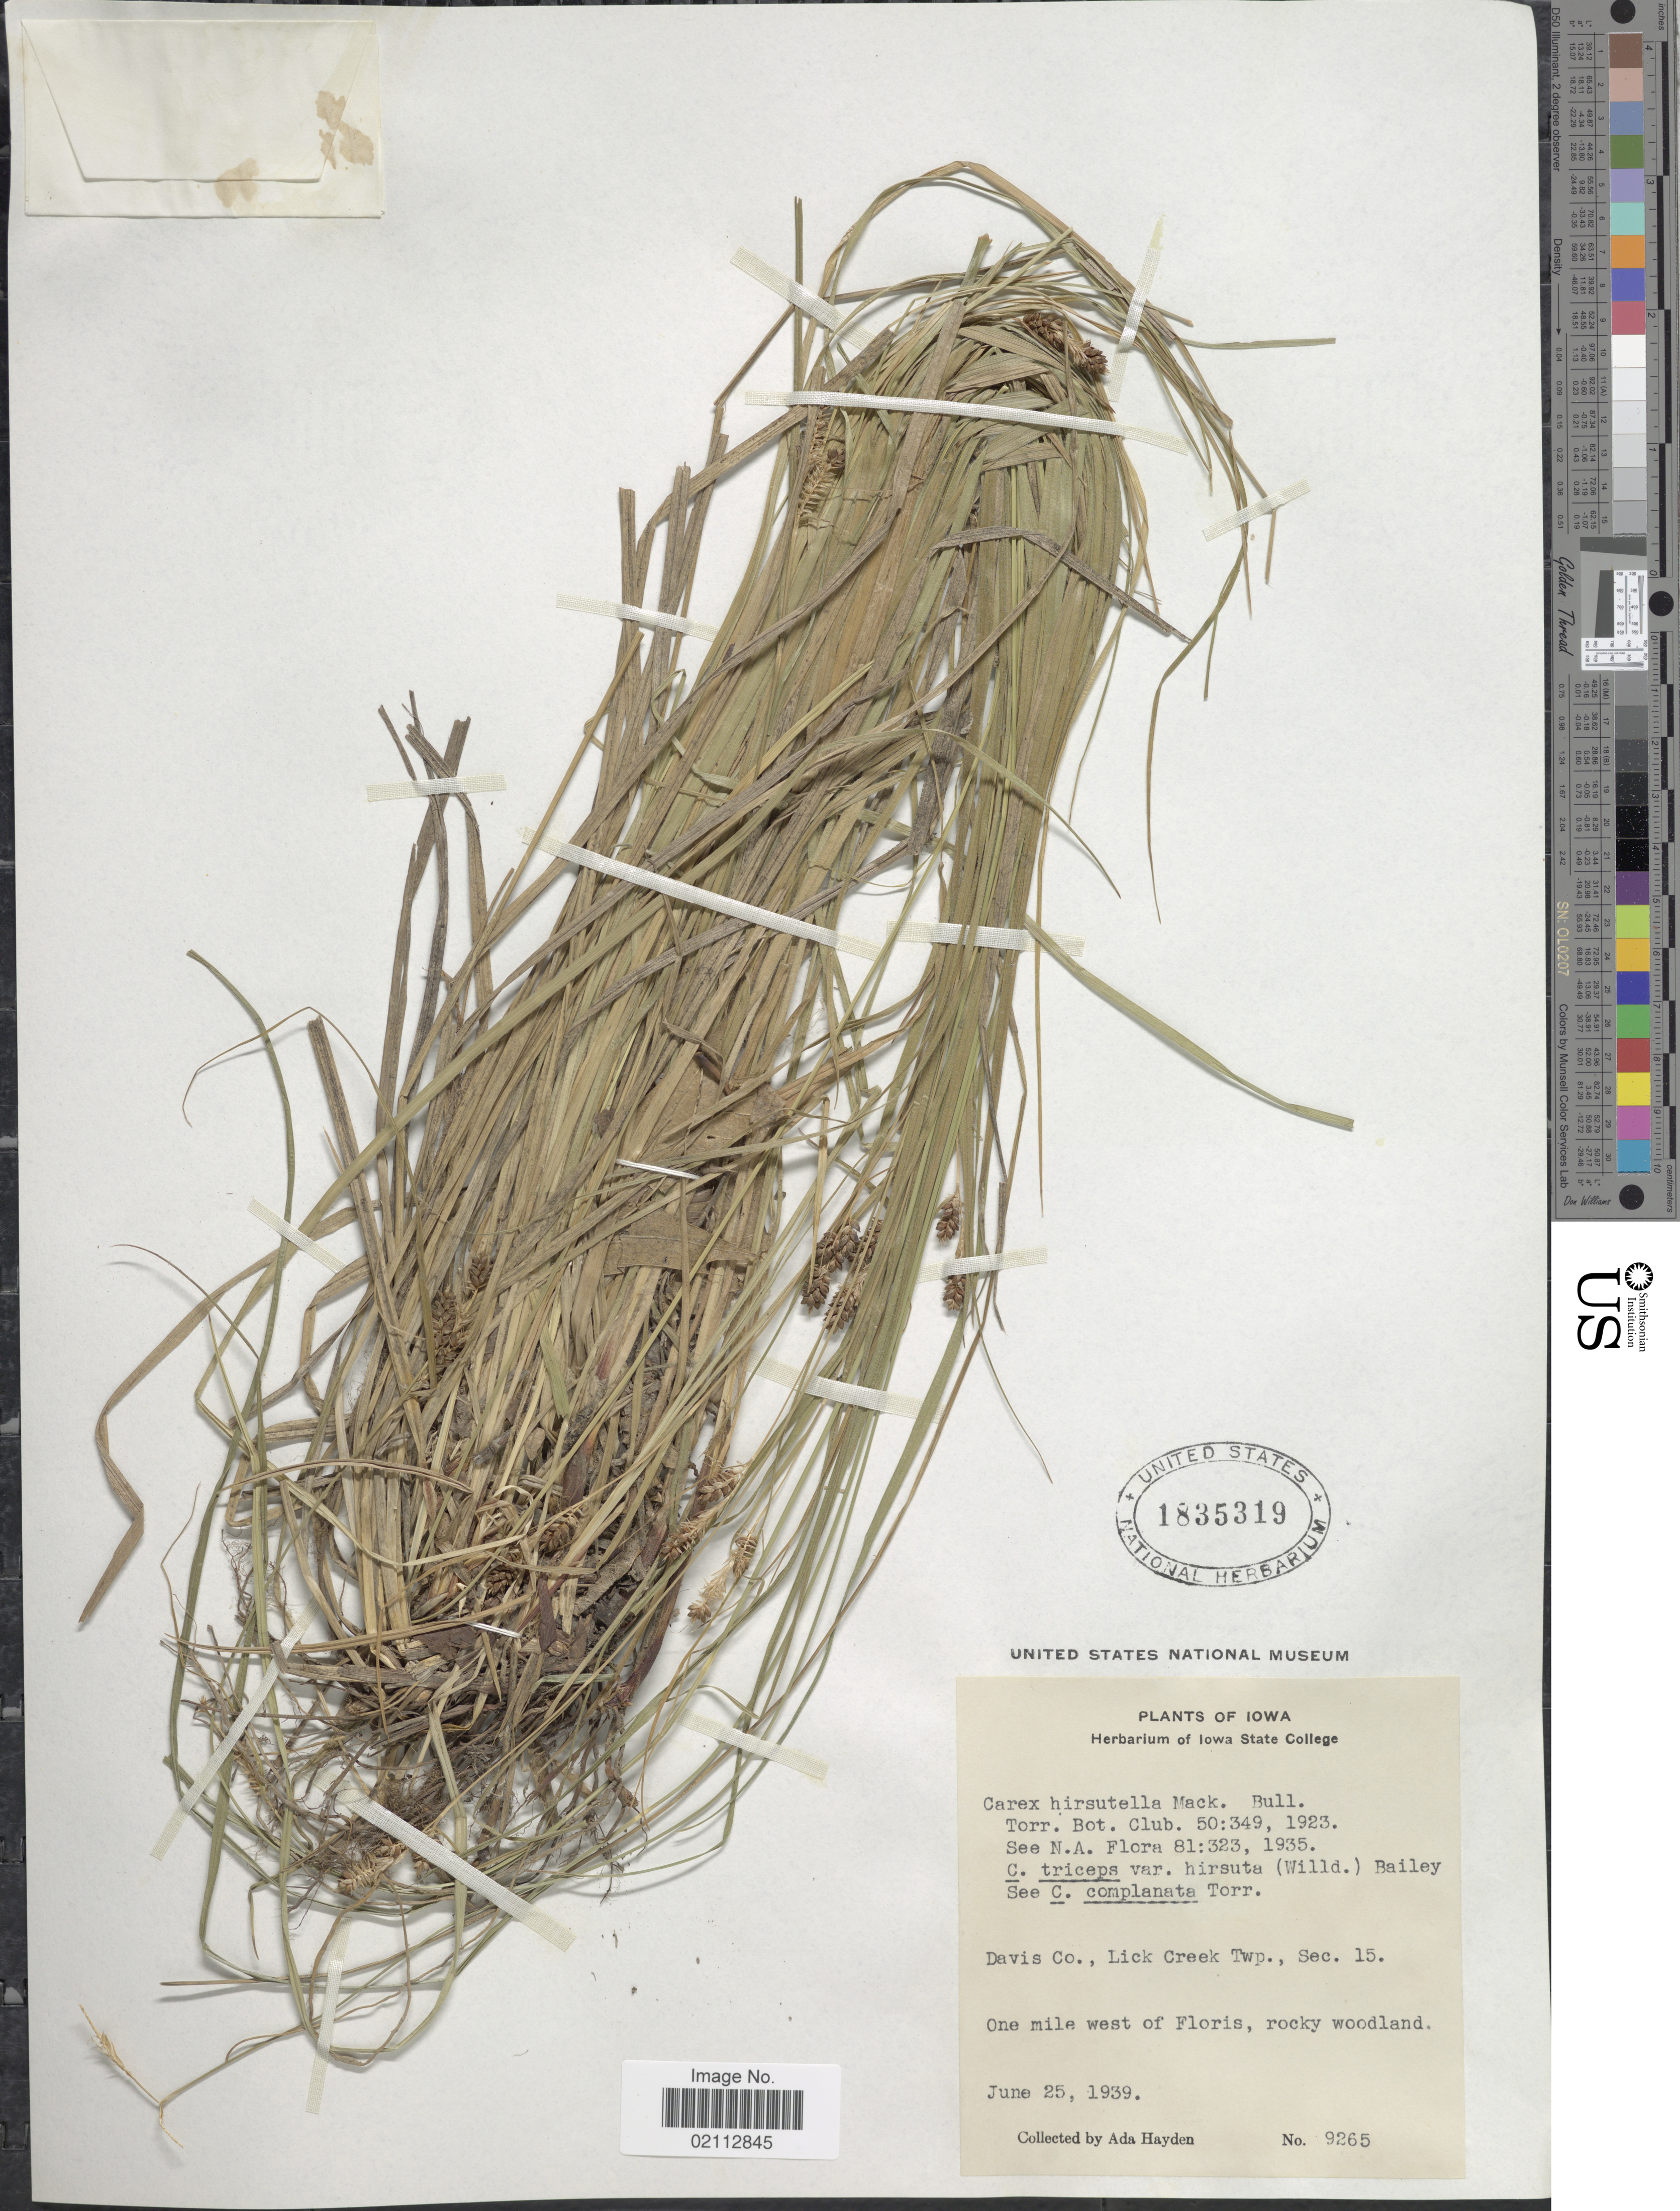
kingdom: Plantae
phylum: Tracheophyta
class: Liliopsida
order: Poales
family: Cyperaceae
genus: Carex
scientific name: Carex hirsutella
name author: Mack.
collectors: Ada Hayden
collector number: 9265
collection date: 1939-06-25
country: United States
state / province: Iowa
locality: Davis Co., Lick Creek Twp., Sec. 15. One mile west of Floris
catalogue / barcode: US 1835319